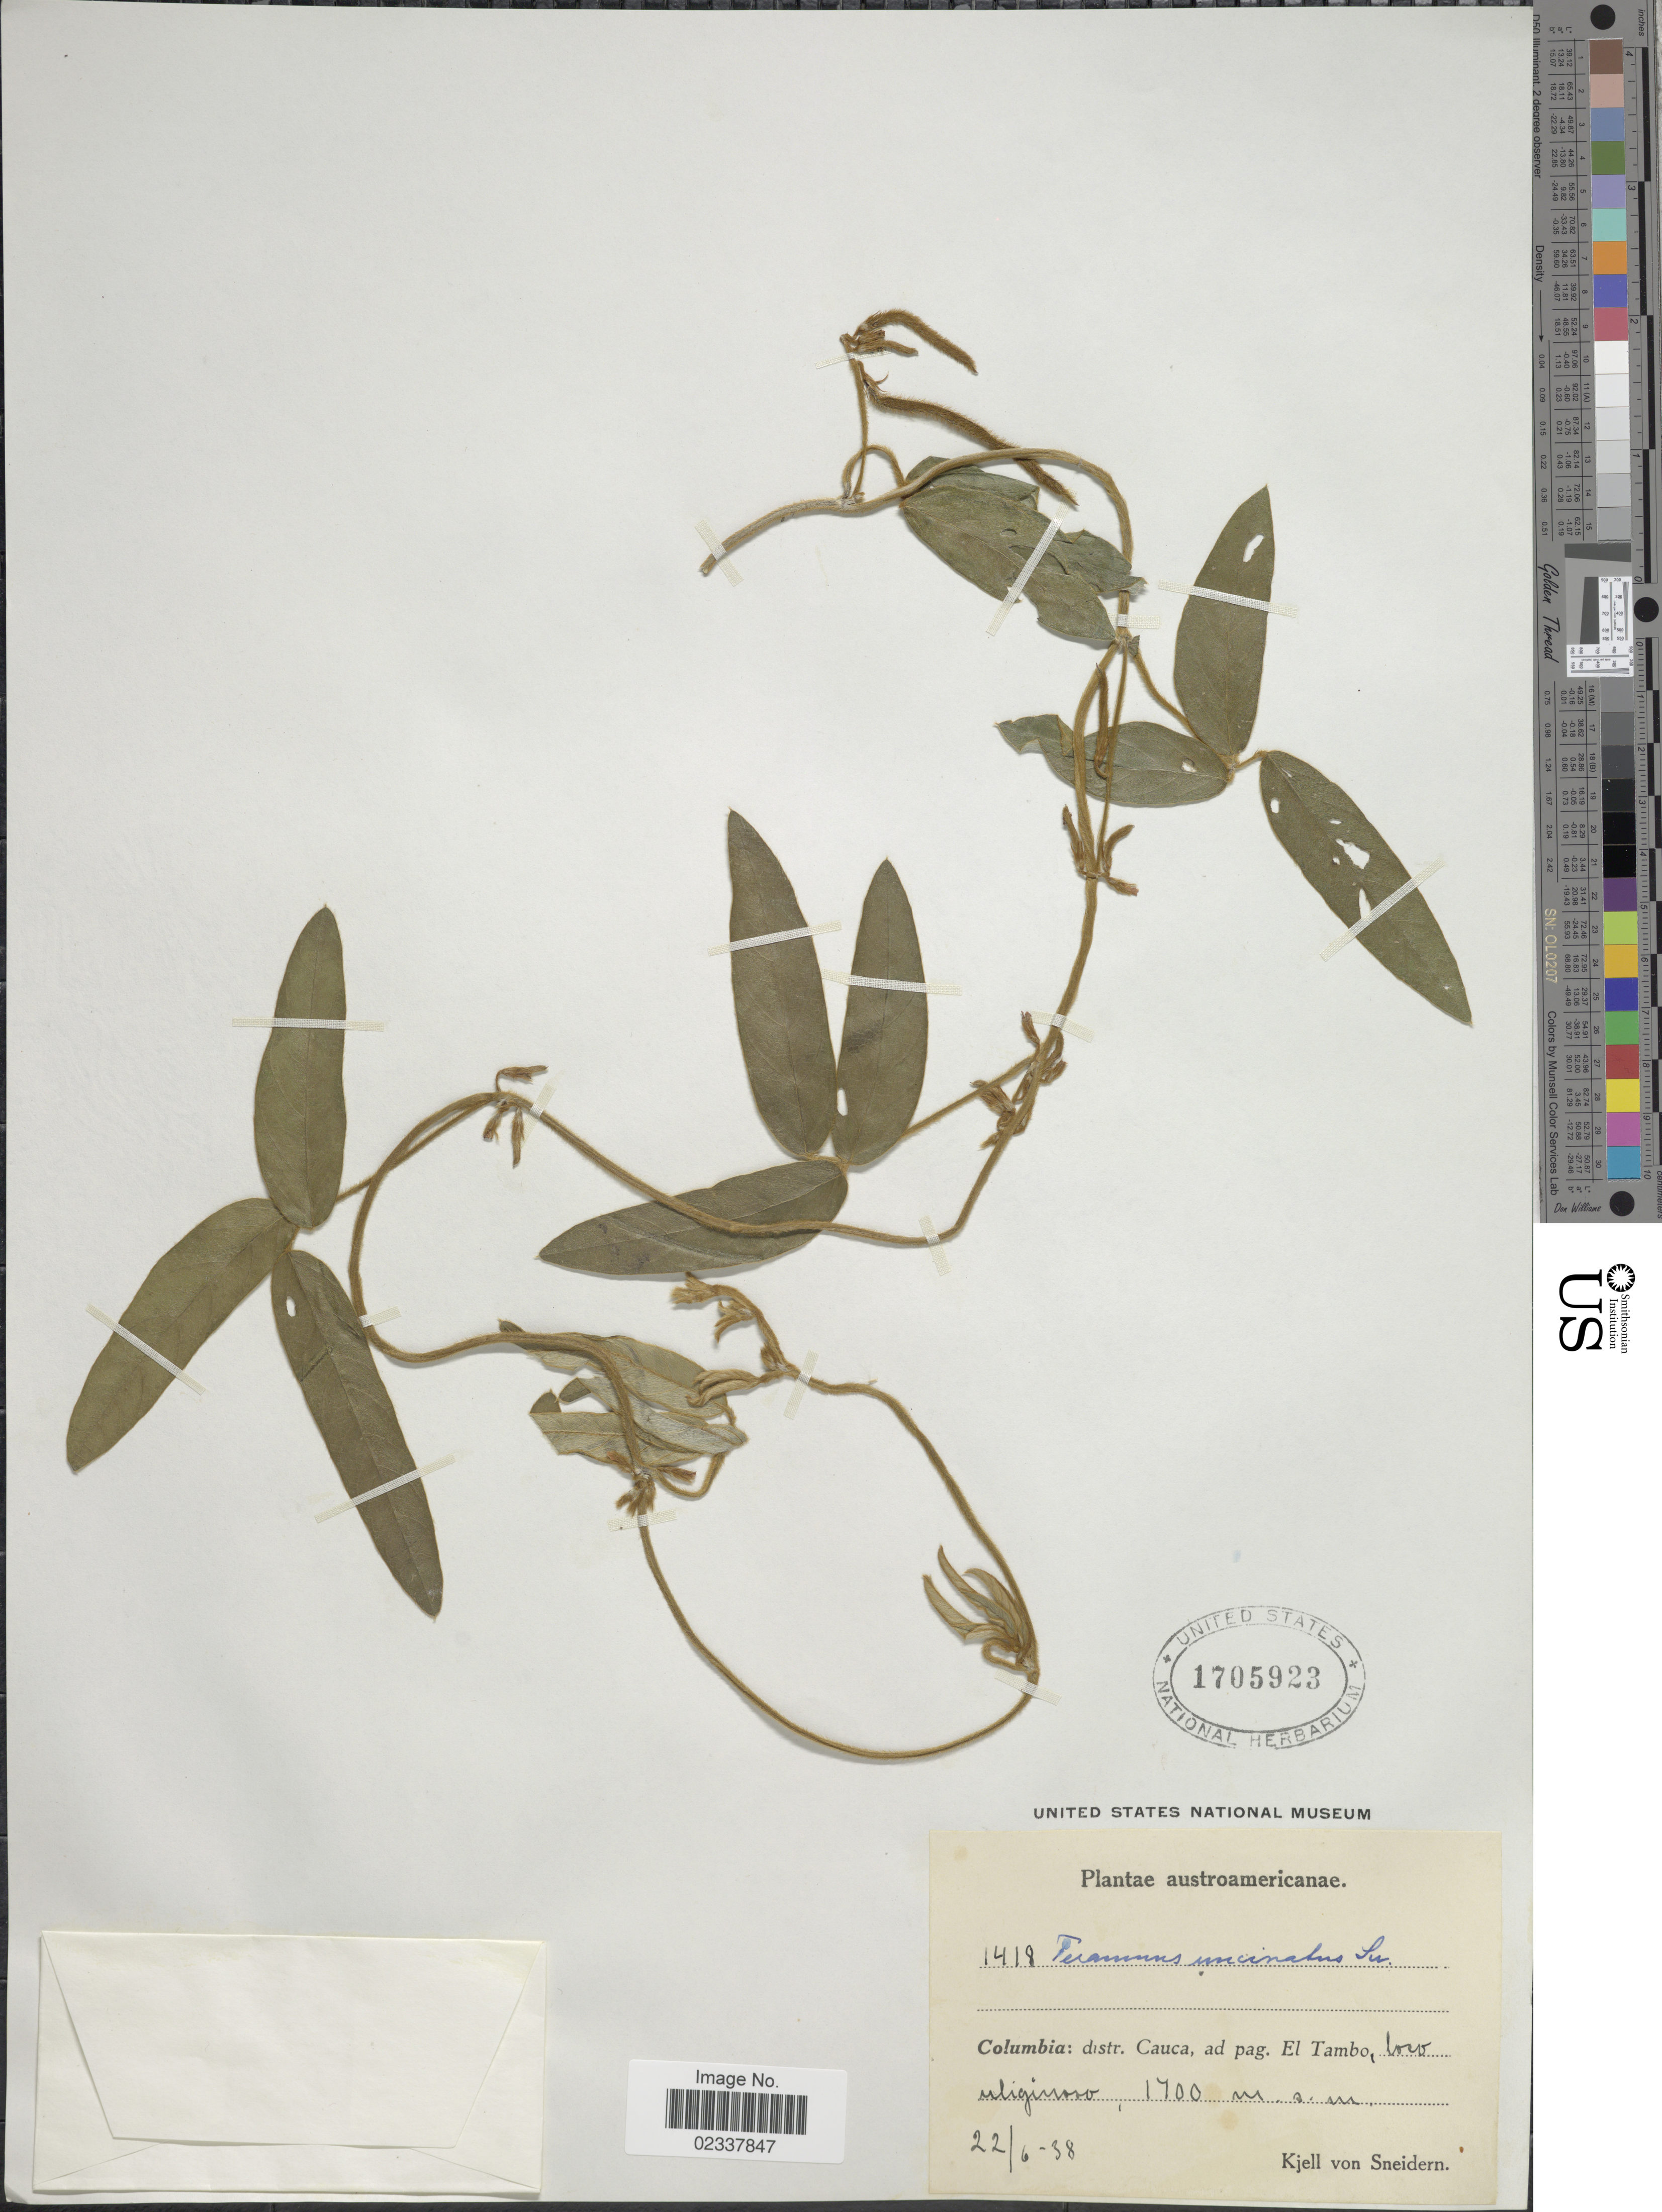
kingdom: Plantae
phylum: Tracheophyta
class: Magnoliopsida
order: Fabales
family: Fabaceae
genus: Teramnus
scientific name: Teramnus uncinatus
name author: (L.) Sw.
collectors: K. von Sneidern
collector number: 1418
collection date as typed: Transcribed d/m/y: 22/6/38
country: Colombia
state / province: Cauca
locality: Austroamericanae, ad pag. El Tambo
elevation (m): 1700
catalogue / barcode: US 1705923